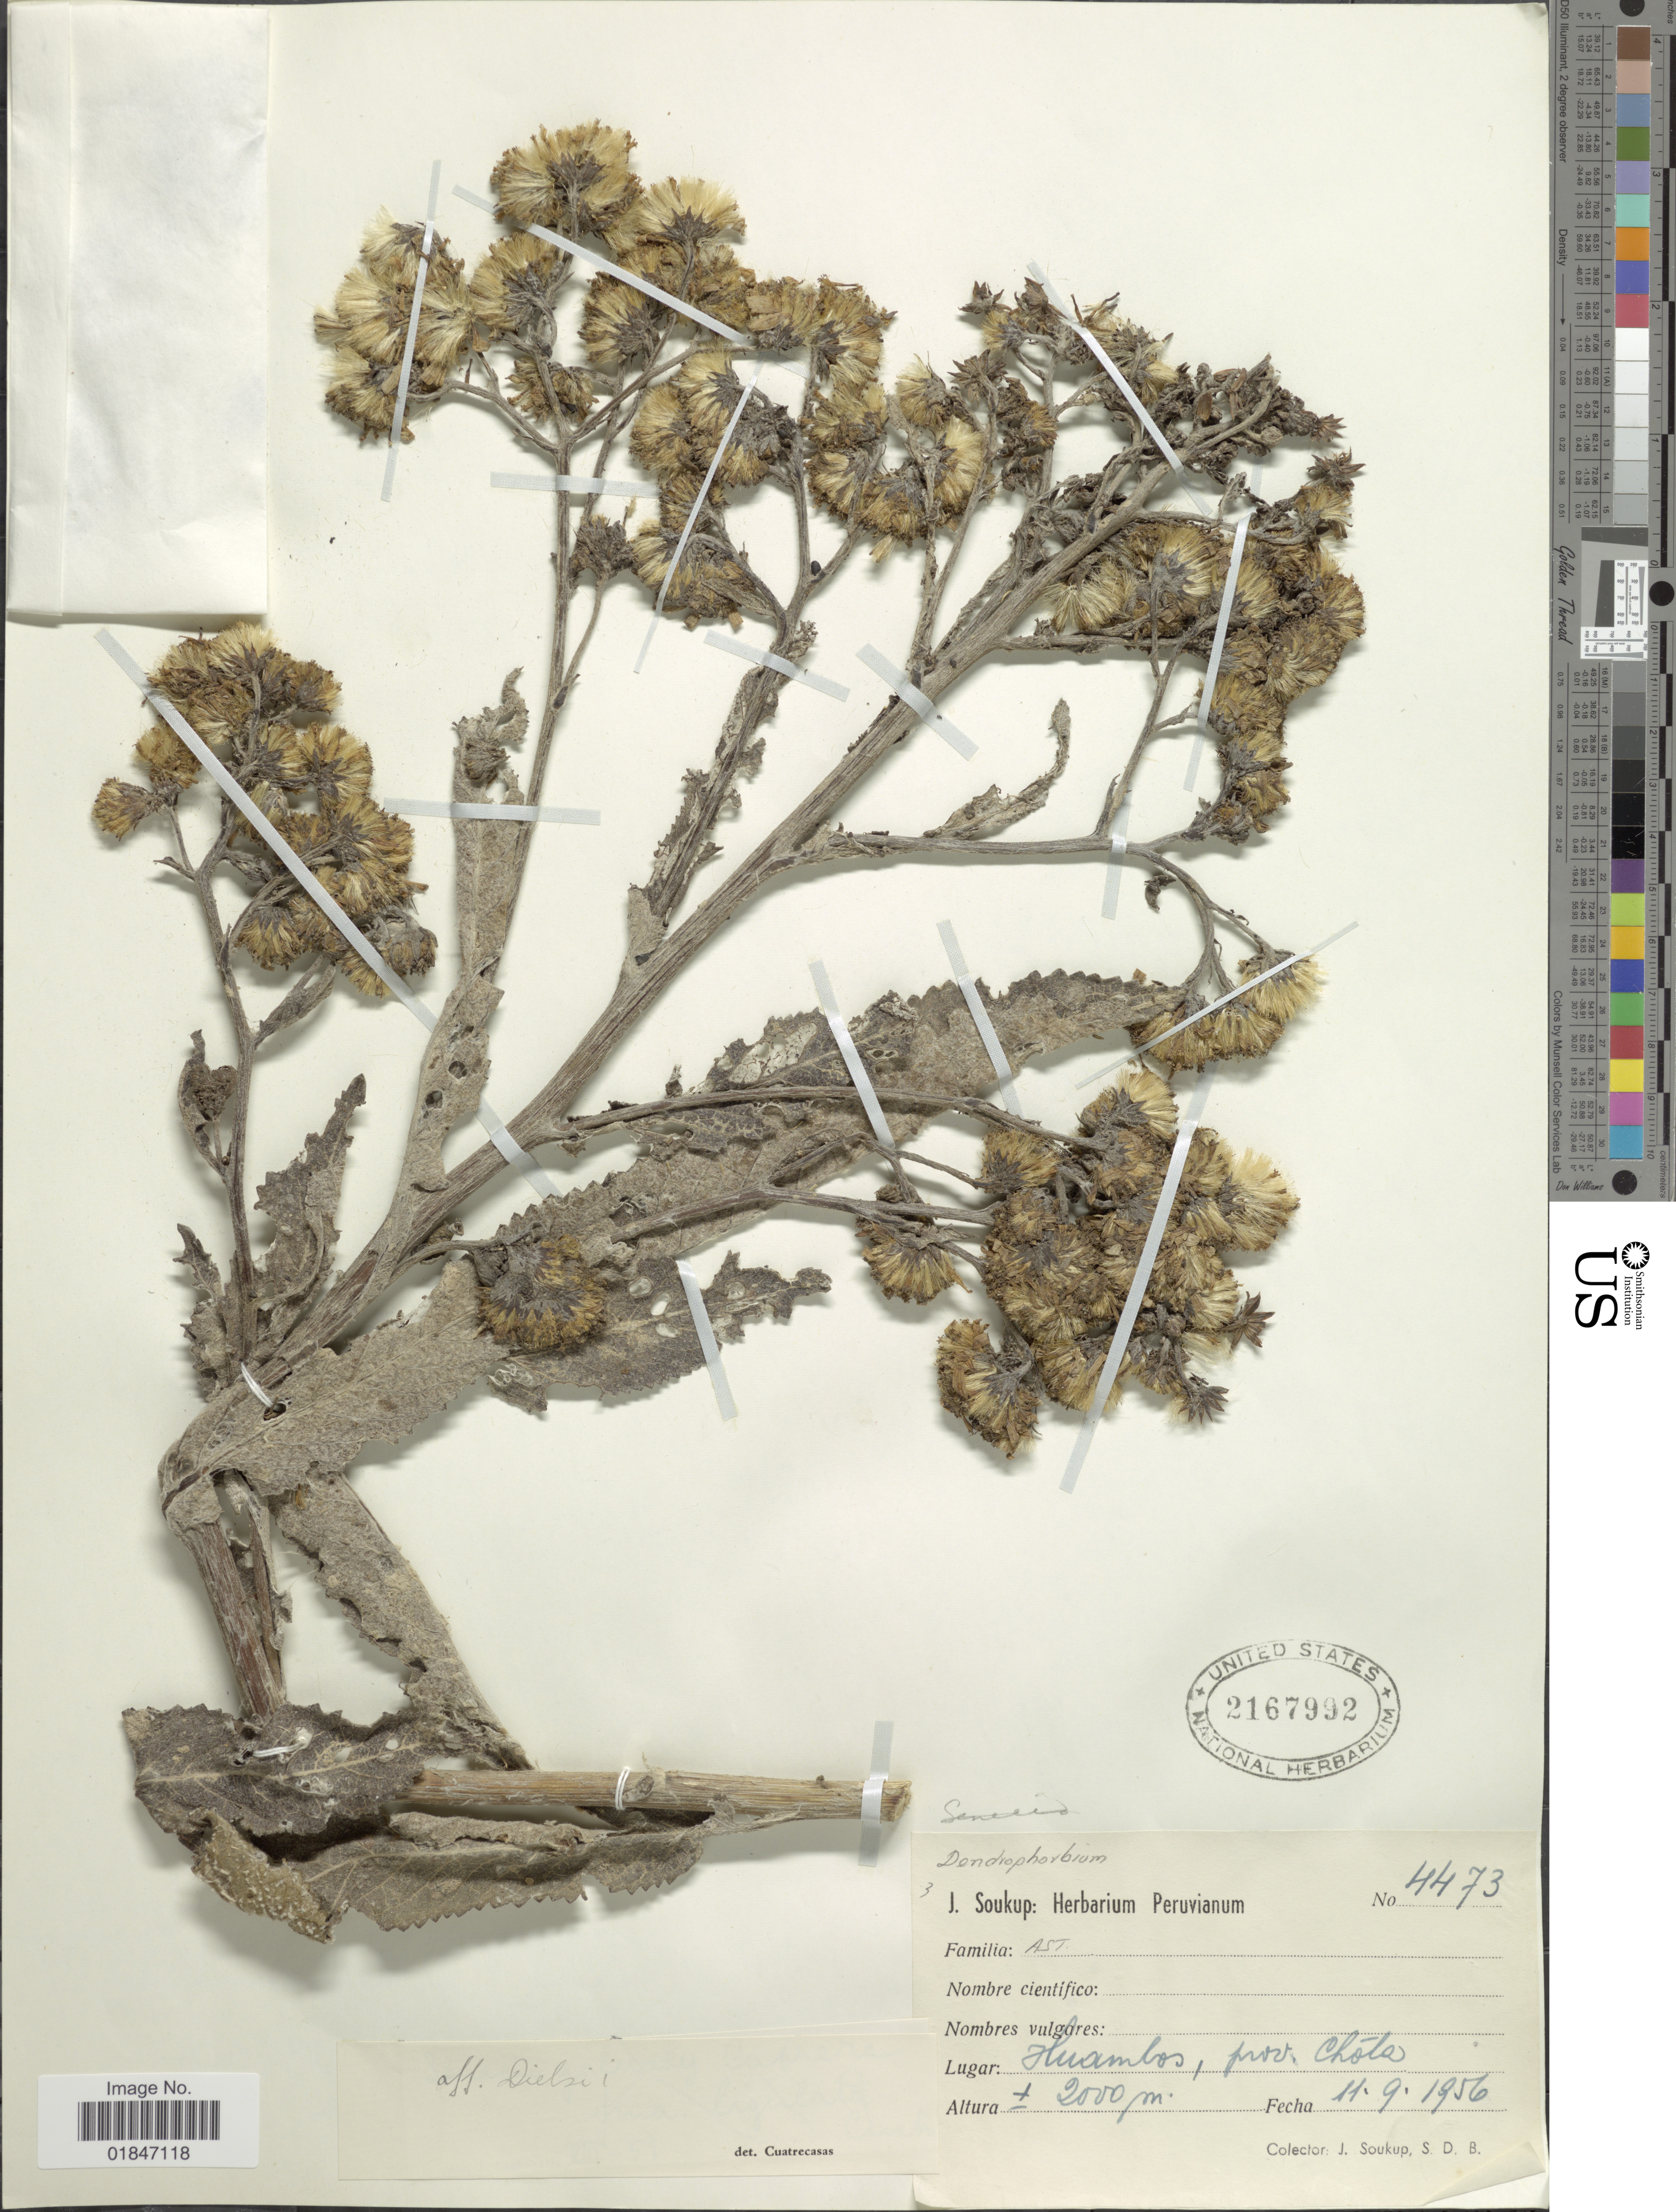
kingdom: Plantae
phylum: Tracheophyta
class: Magnoliopsida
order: Asterales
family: Asteraceae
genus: Dendrophorbium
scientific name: Dendrophorbium sp.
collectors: J. Soukup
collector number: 4473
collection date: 1956-09-11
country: Angola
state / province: Huambo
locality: Huambos, prov. Chola.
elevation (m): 2000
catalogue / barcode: US 2167992